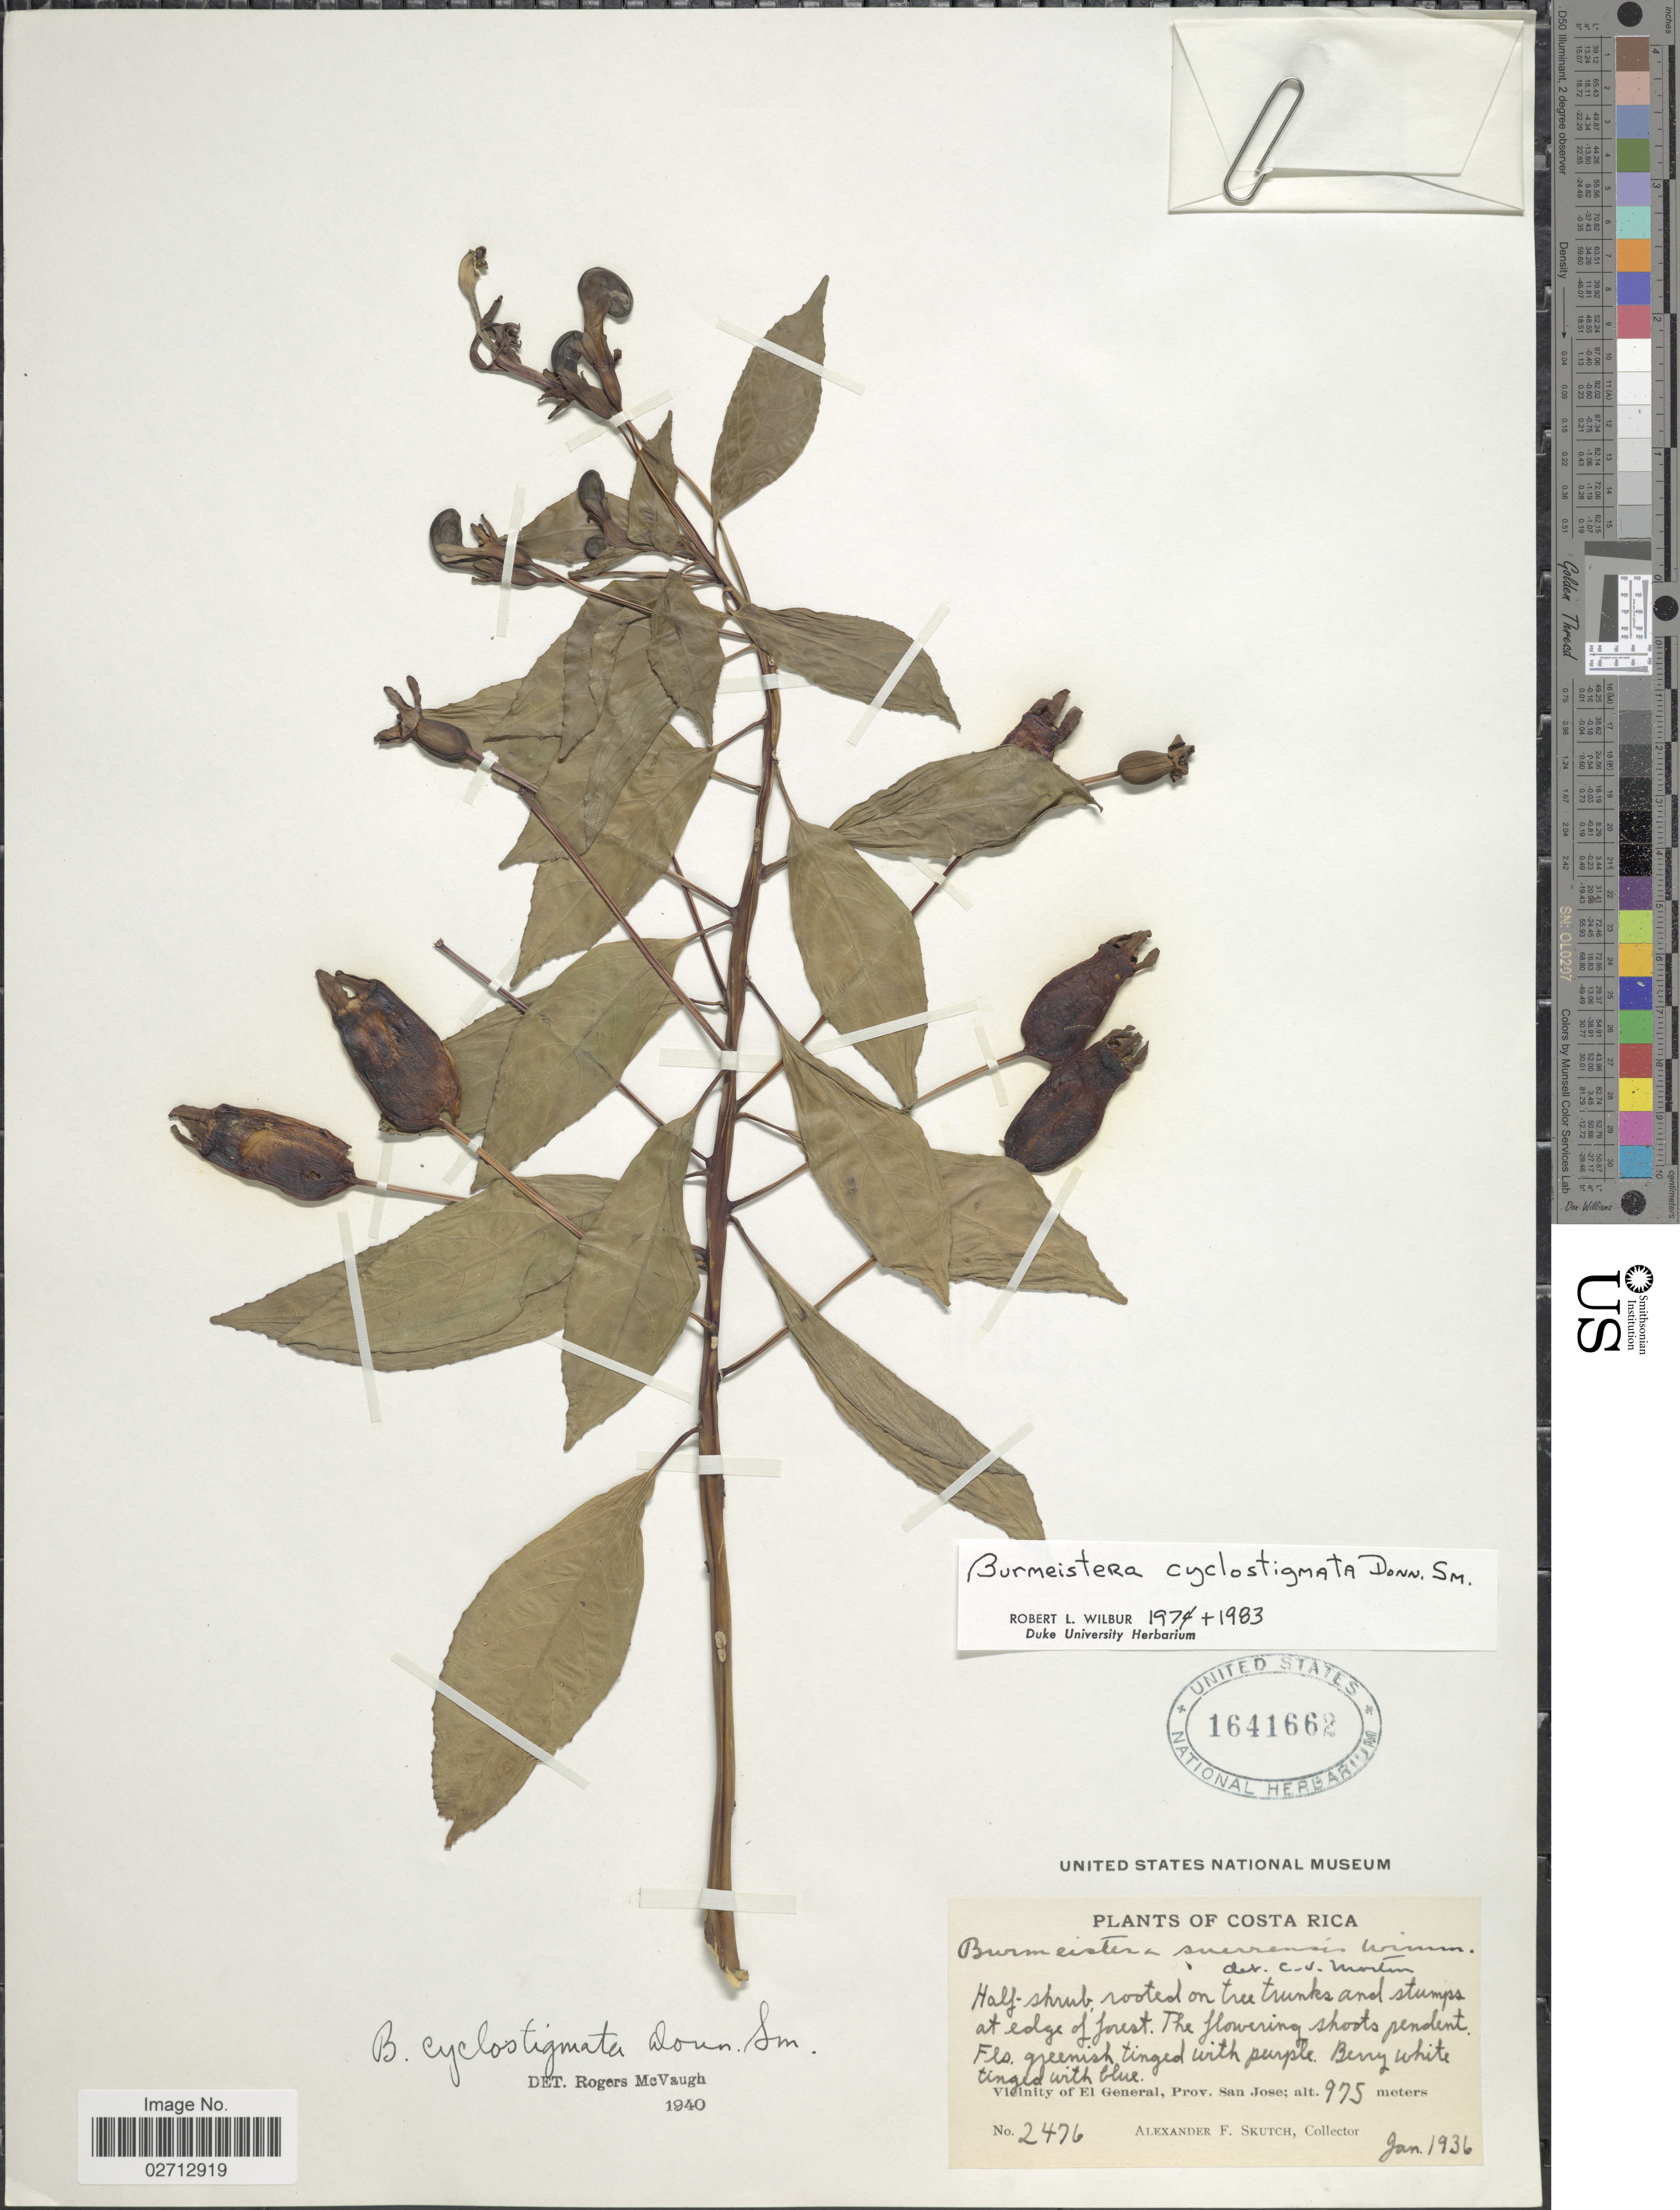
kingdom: Plantae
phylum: Tracheophyta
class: Magnoliopsida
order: Asterales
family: Campanulaceae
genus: Burmeistera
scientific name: Burmeistera cyclostigmata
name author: Donn. Sm.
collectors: A. F. Skutch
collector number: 2476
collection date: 1936-01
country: Costa Rica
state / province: San José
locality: Vicinity of El General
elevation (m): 975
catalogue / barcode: US 1641662